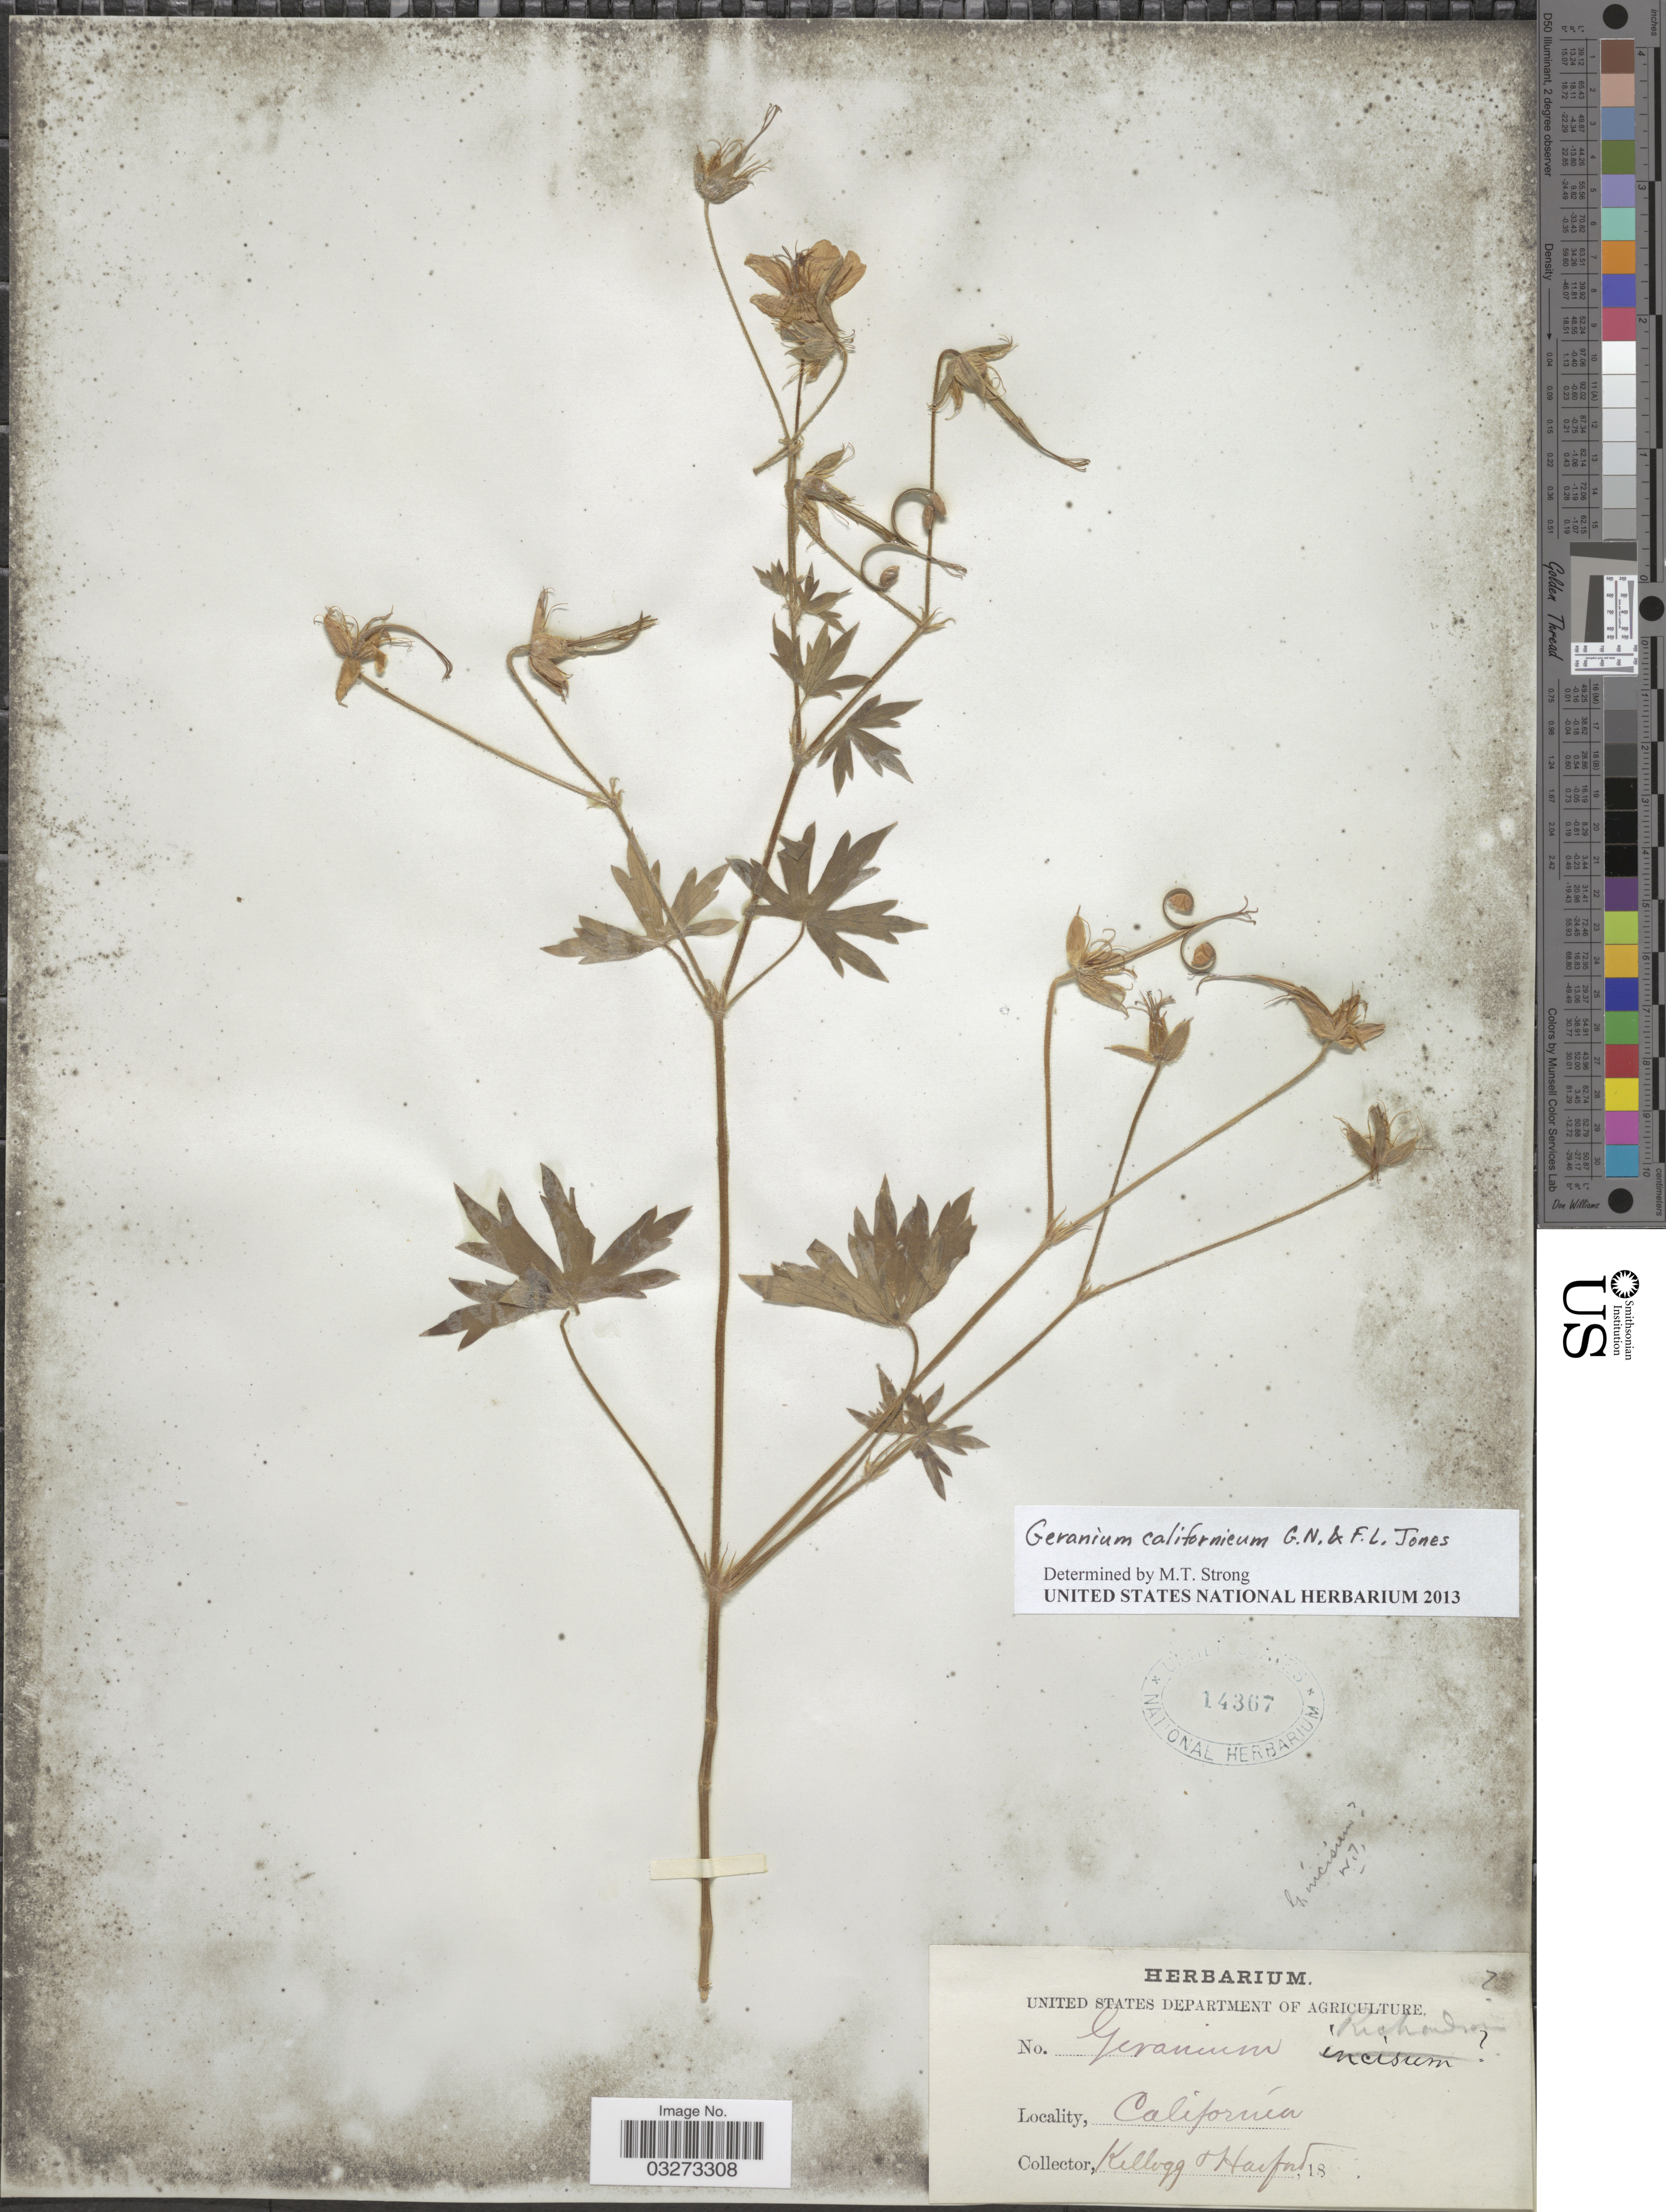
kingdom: Plantae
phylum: Tracheophyta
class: Magnoliopsida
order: Geraniales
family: Geraniaceae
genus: Geranium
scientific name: Geranium californicum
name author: G.N. Jones & F.L. Jones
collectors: -- Kellogg & Harford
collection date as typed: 18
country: United States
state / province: California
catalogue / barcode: US 14367